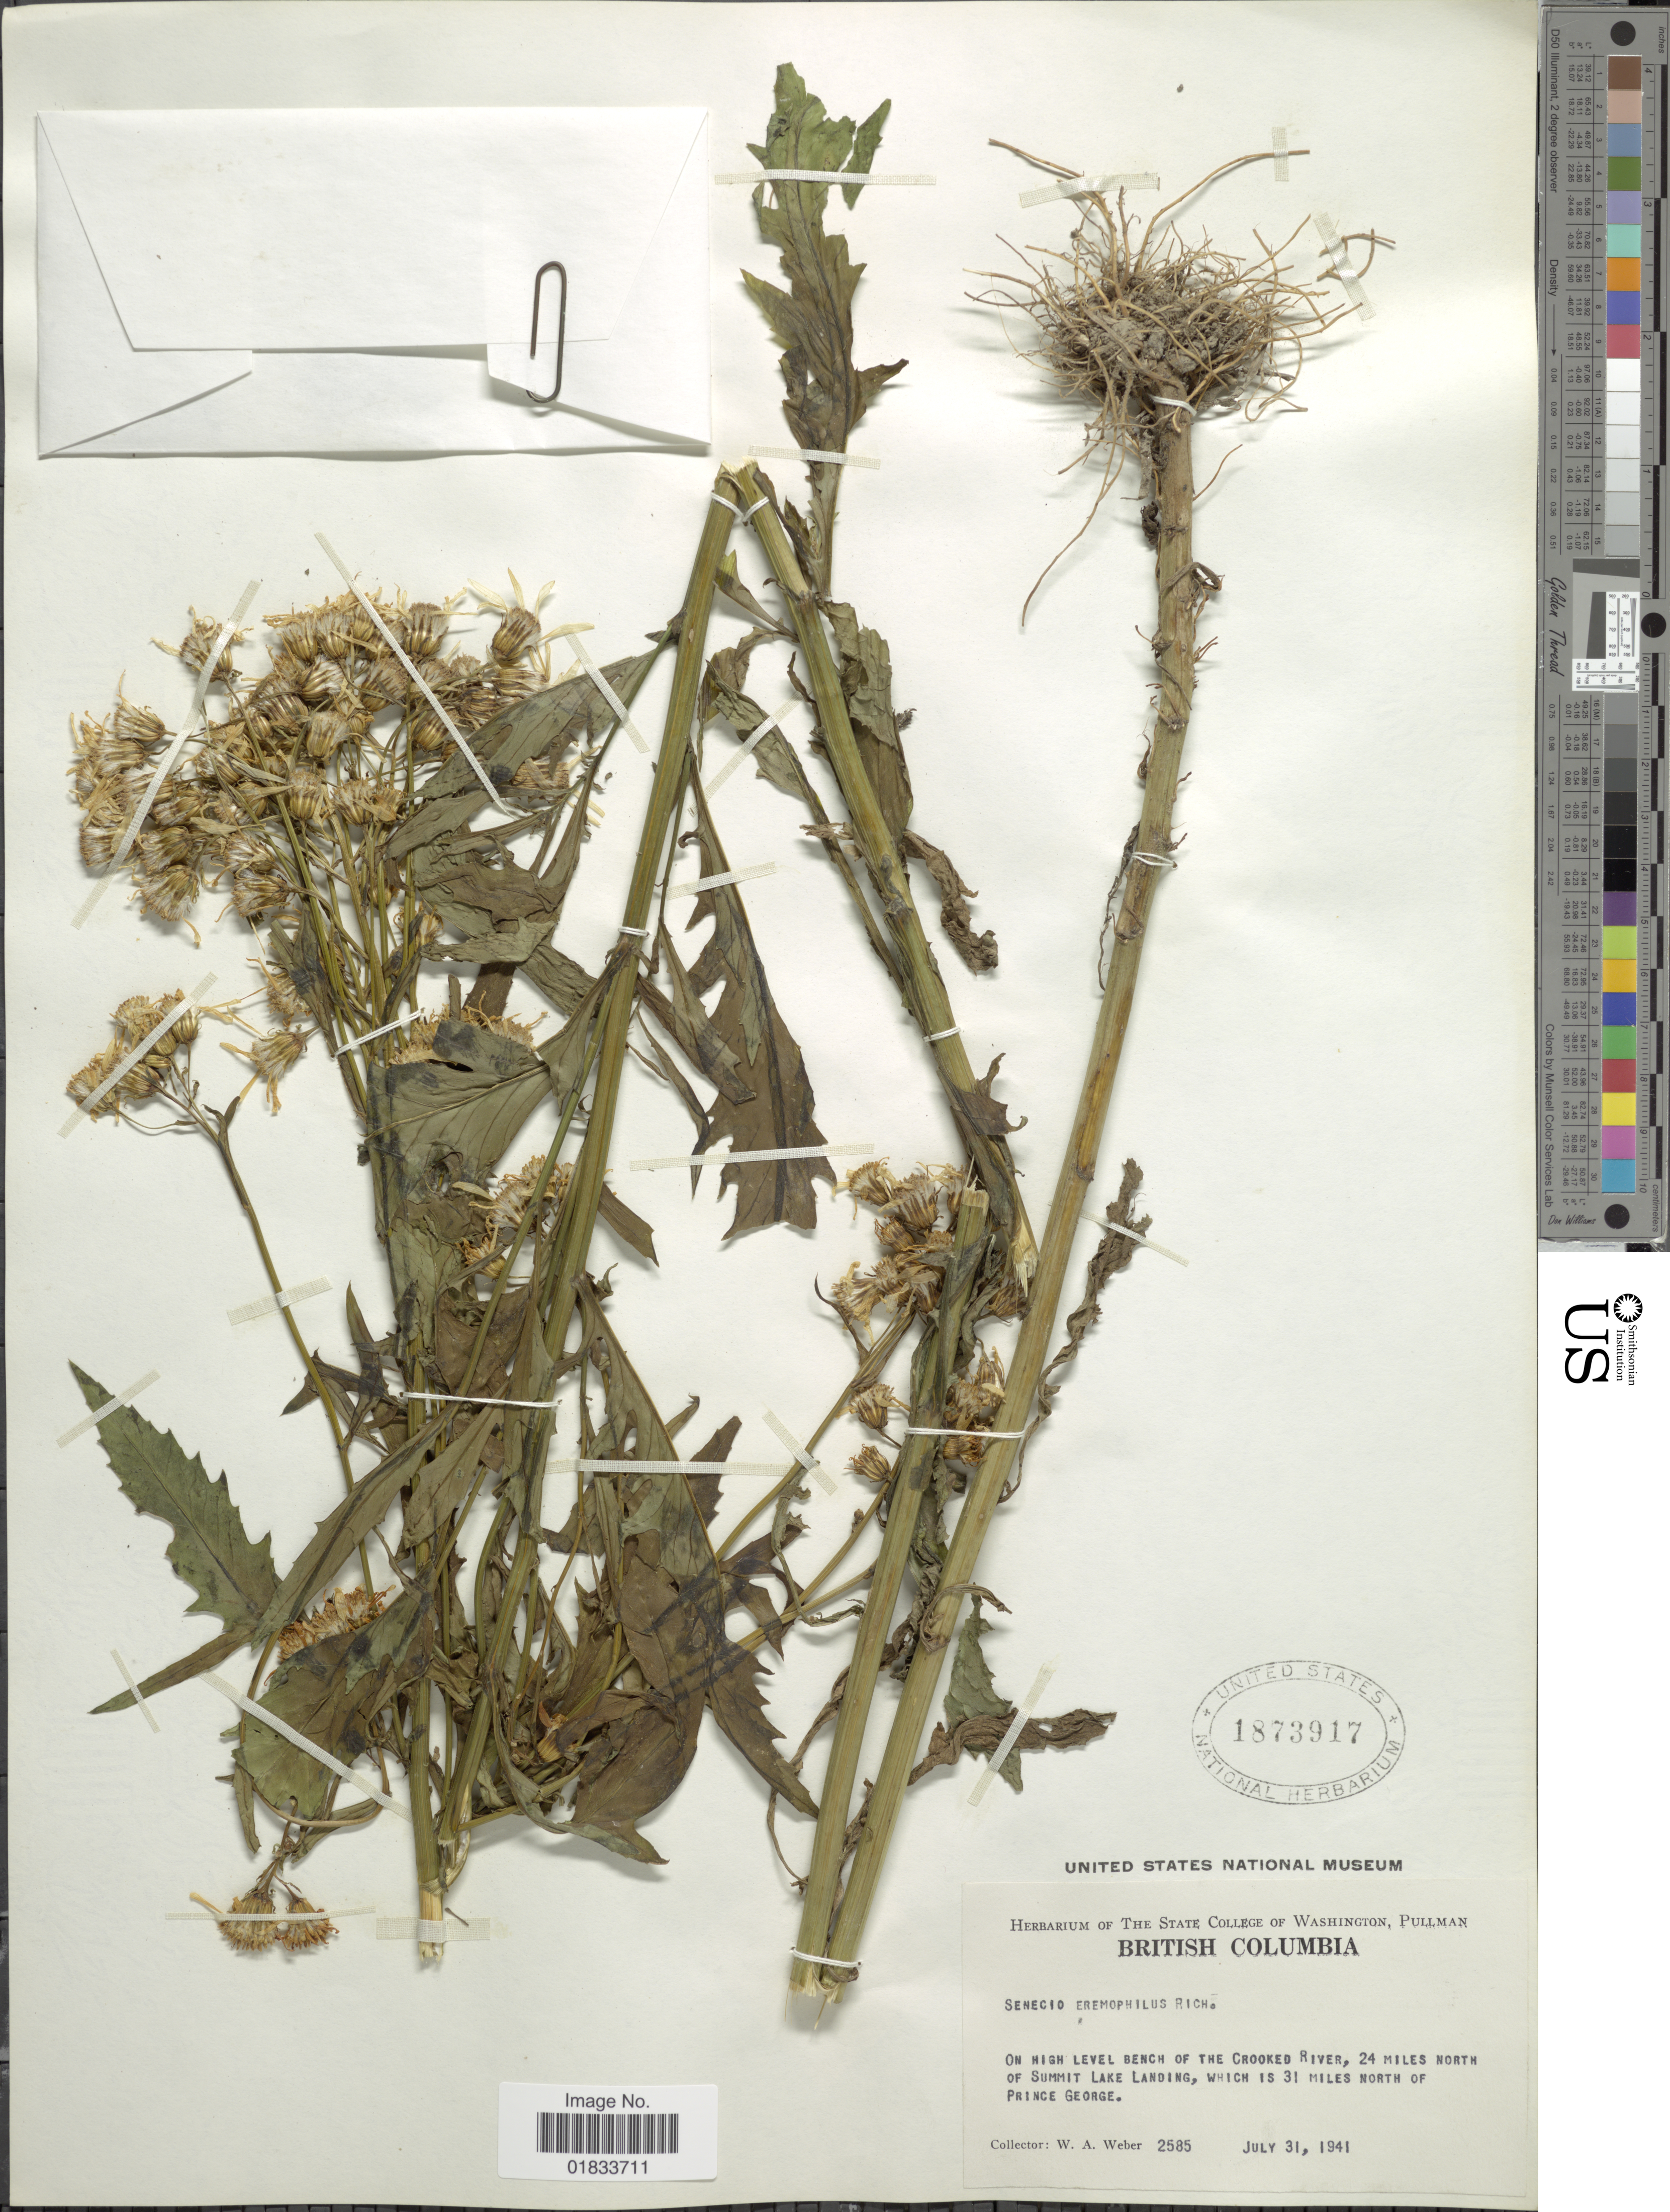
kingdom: Plantae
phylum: Tracheophyta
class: Magnoliopsida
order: Asterales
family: Asteraceae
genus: Senecio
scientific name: Senecio eremophilus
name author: Richardson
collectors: W. A. Weber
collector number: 2585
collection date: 1941-07-31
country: Canada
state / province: British Columbia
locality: On high level bench of the Crooked River, 24 miles north of Summit Lake Landing, which is 31 miles north of Prince George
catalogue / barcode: US 1873917